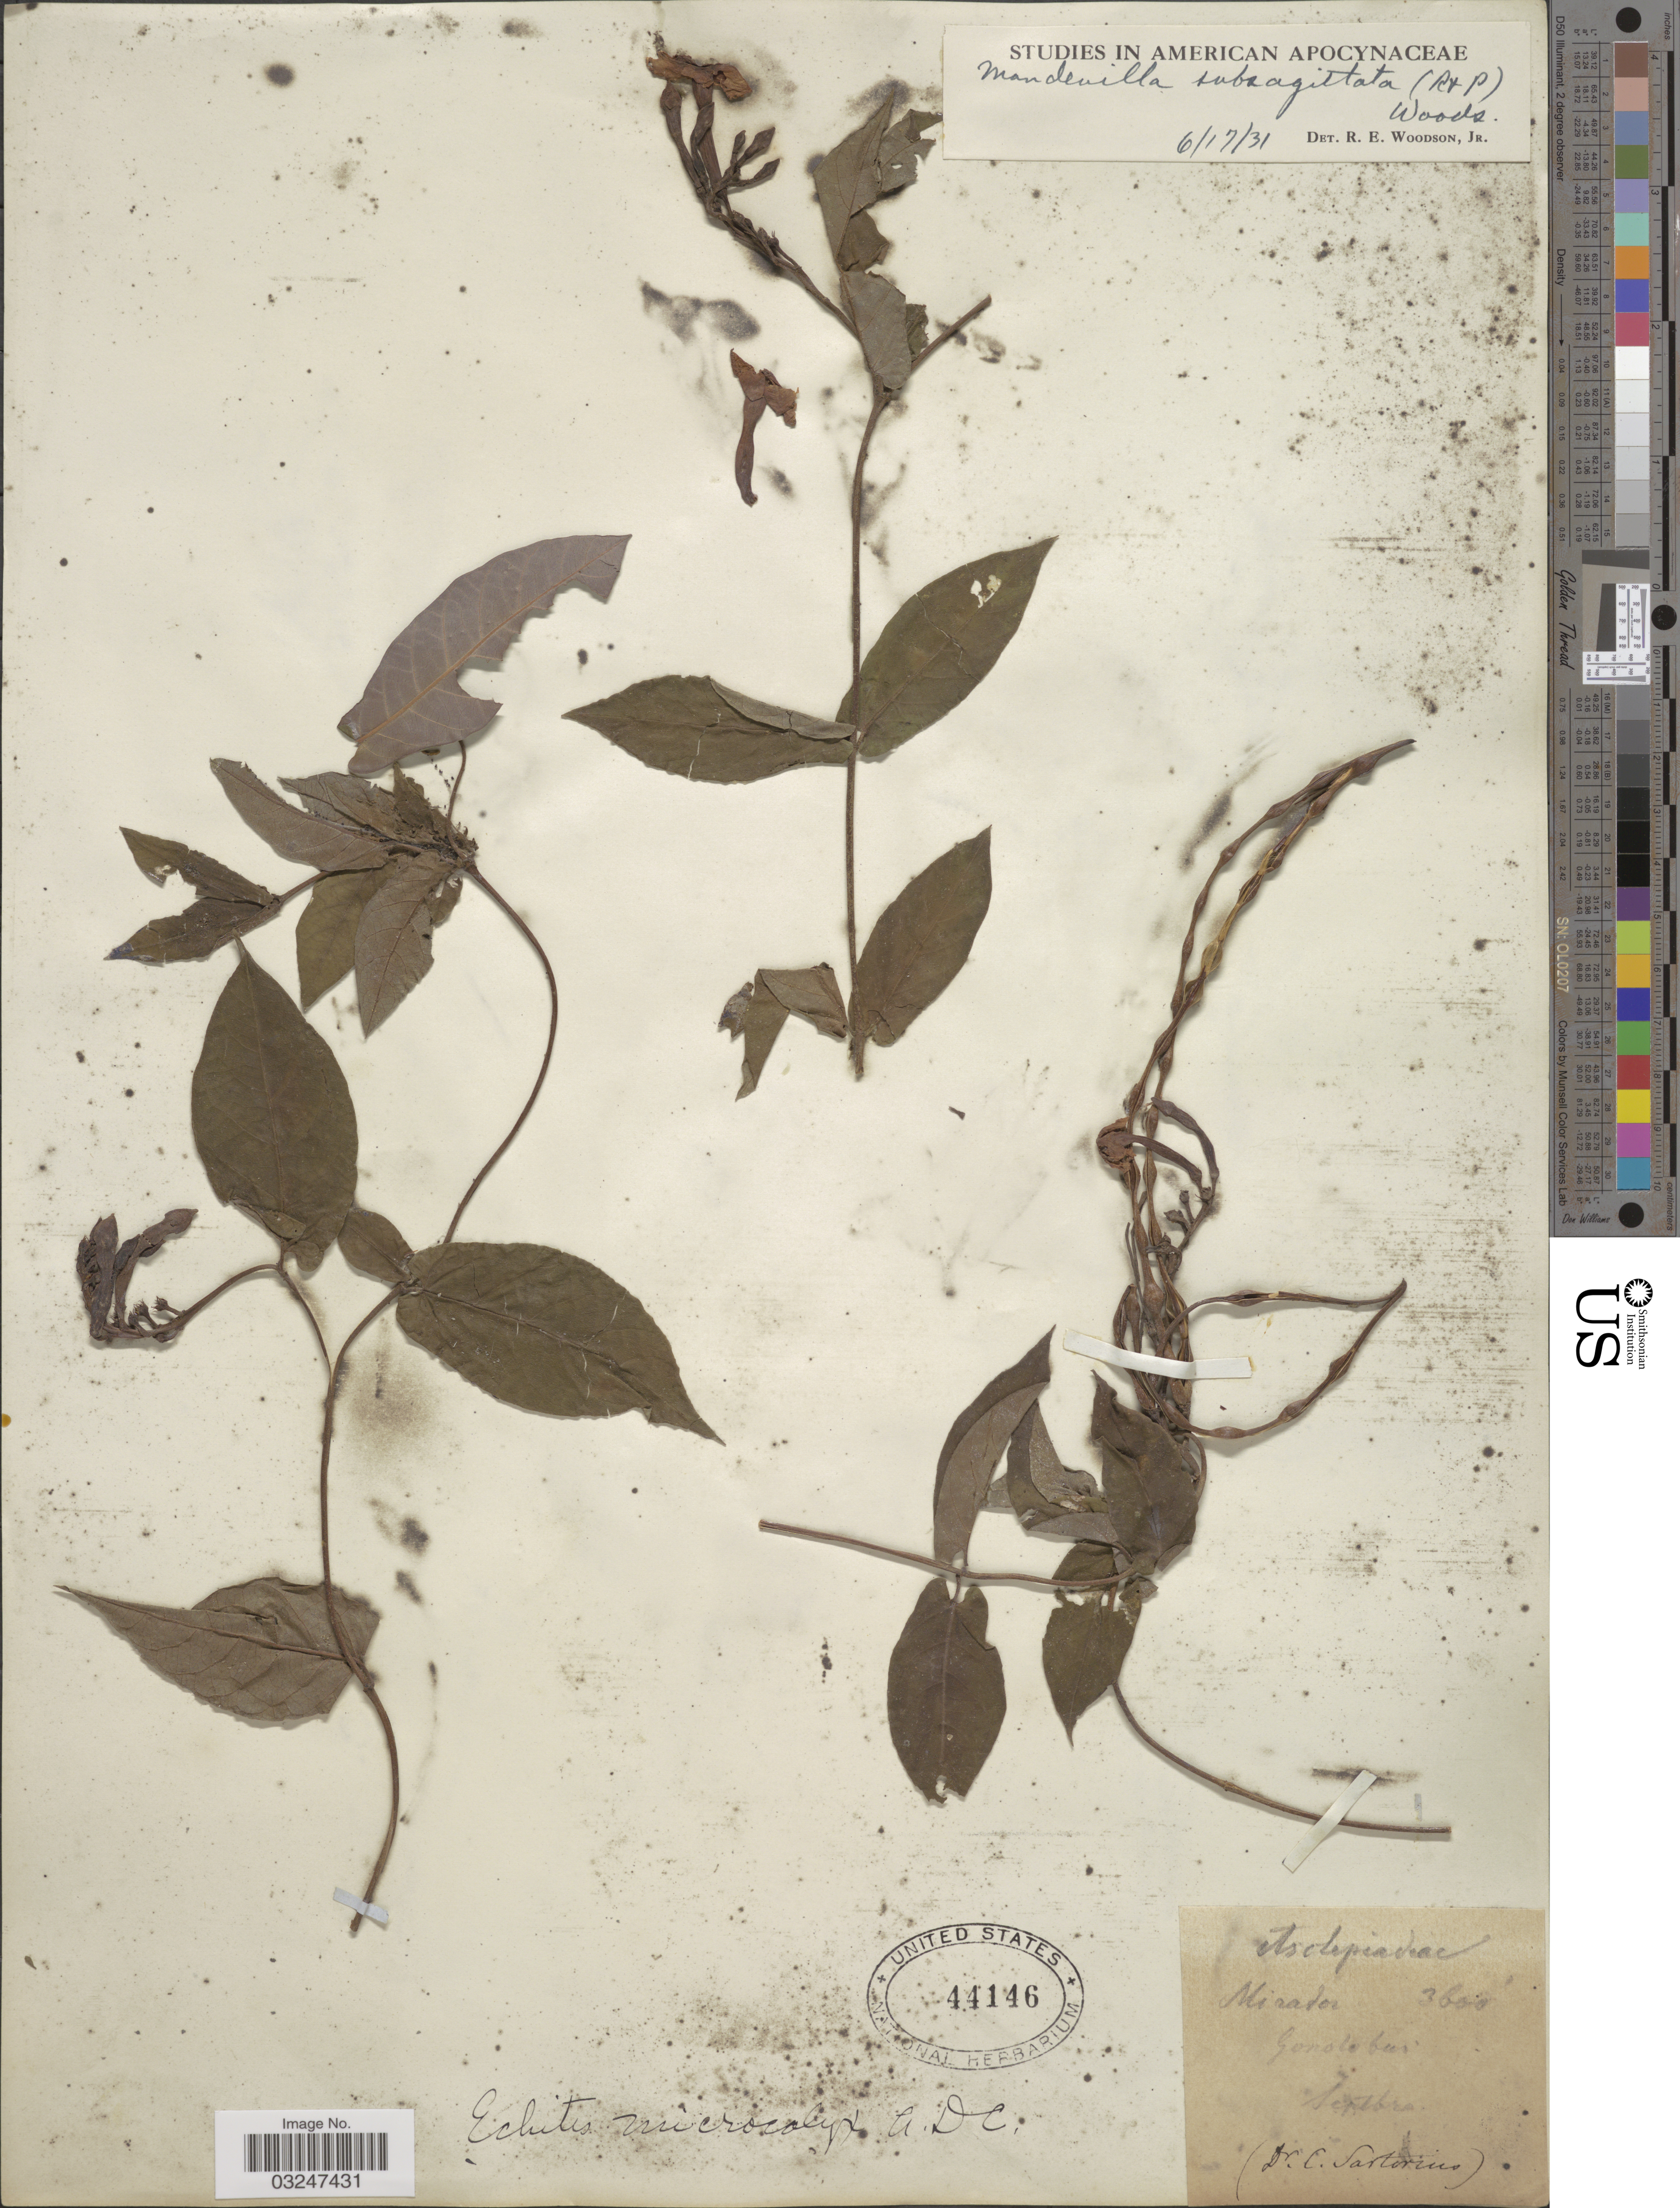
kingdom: Plantae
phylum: Tracheophyta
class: Magnoliopsida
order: Gentianales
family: Apocynaceae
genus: Mandevilla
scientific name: Mandevilla subsagittata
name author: (Ruiz & Pav.) Woodson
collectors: C. Sartorius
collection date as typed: Septbra*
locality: Mirador.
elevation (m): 1097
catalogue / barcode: US 44146